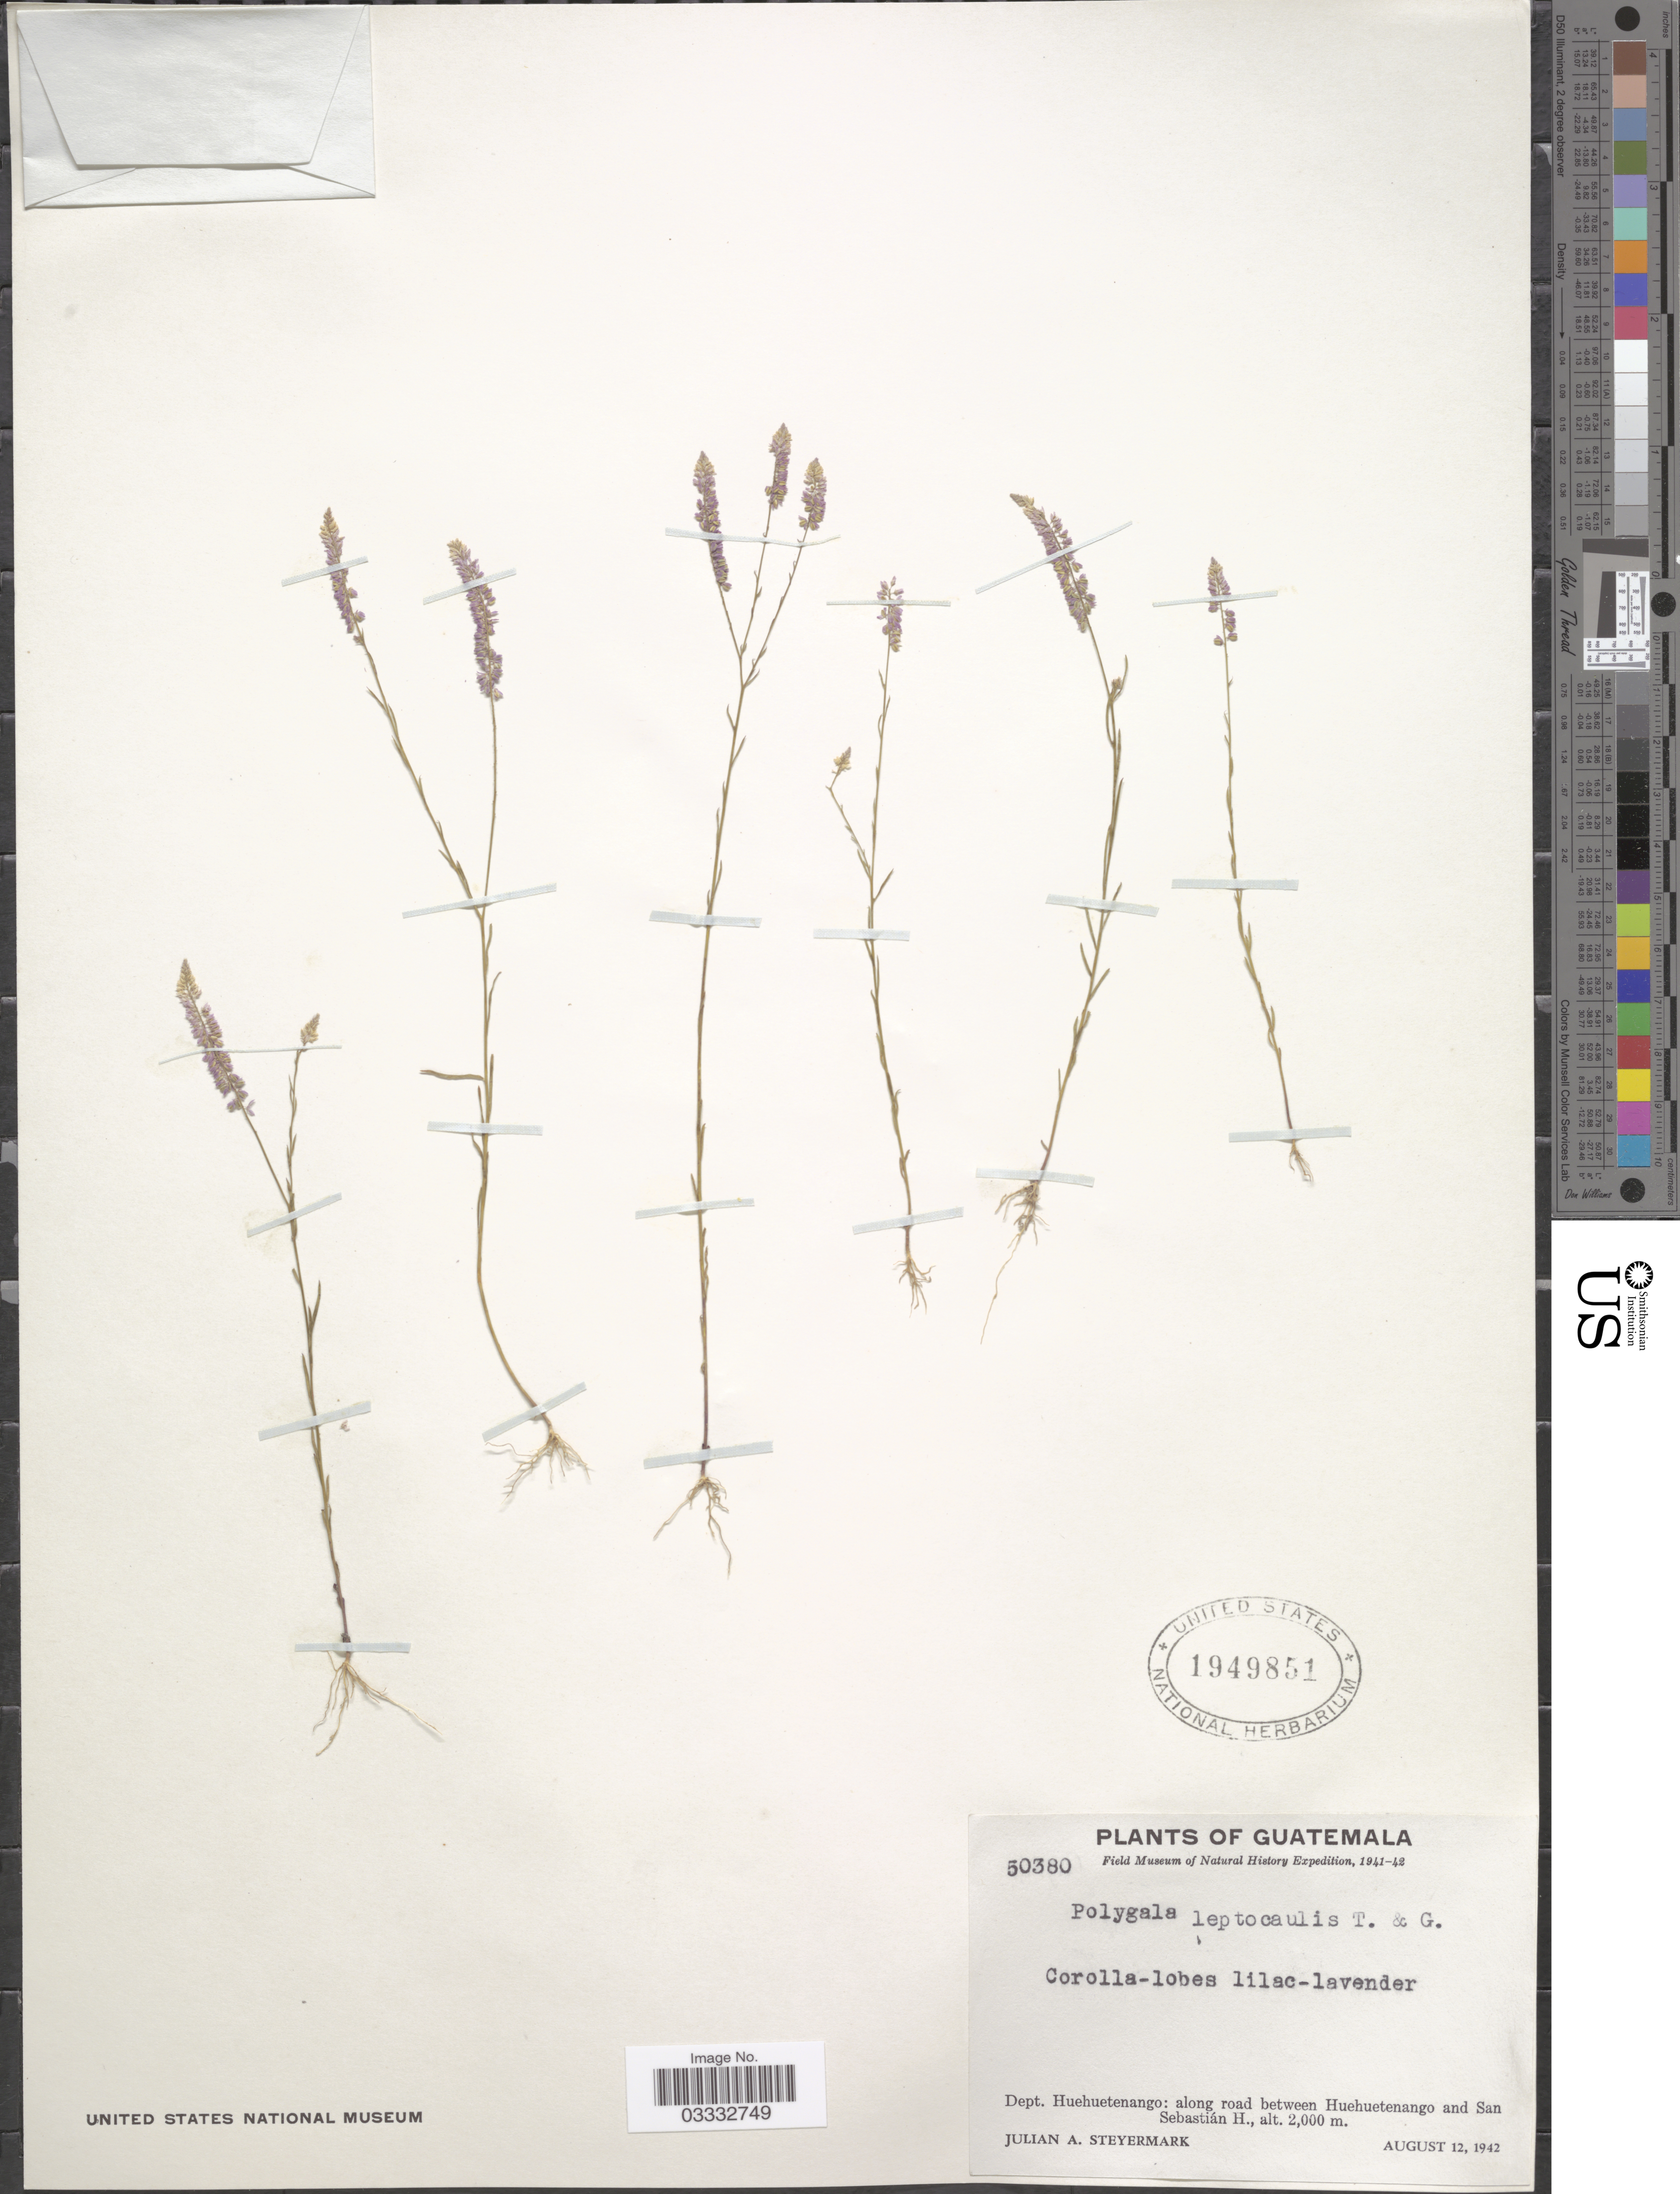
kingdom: Plantae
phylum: Tracheophyta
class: Magnoliopsida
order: Fabales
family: Polygalaceae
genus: Polygala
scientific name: Polygala leptocaulis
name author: Torr. & A. Gray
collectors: J. Steyermark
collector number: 50380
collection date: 1942-08-12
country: Guatemala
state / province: Huehuetenango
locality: Dept. Huehuetenango: along road between Huehuetenango and San Sebastián H.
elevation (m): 2000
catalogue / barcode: US 1949851